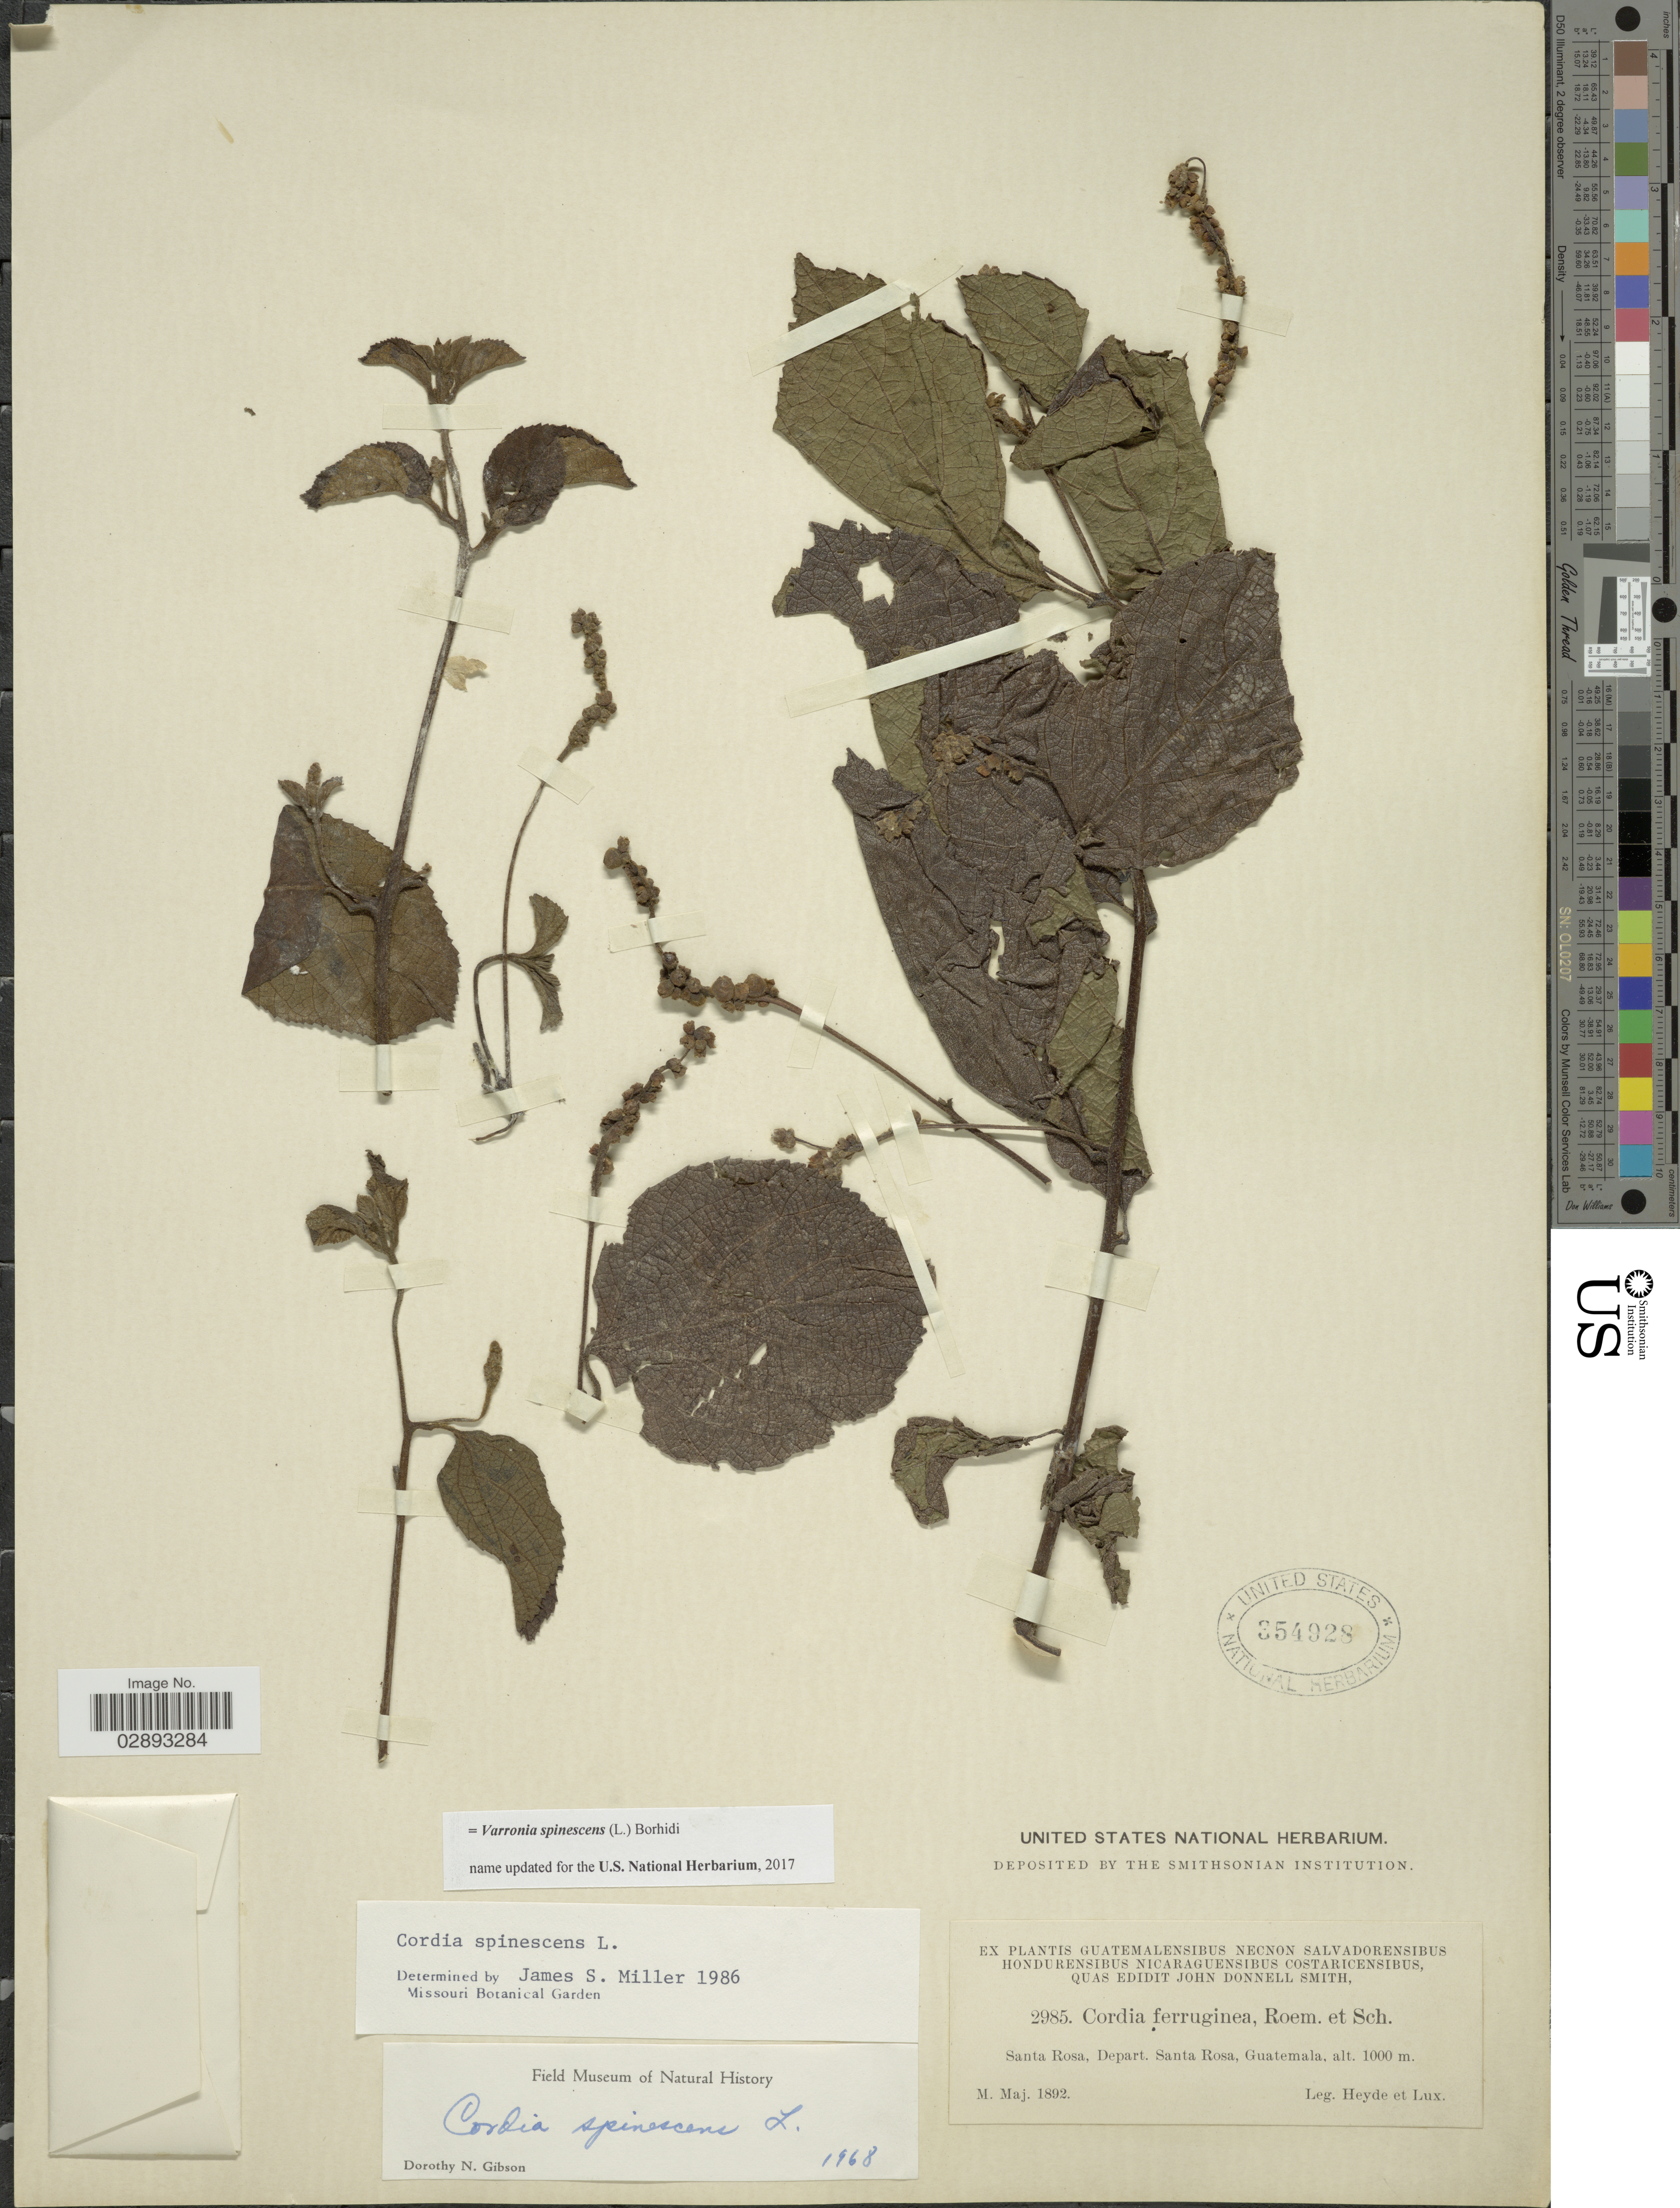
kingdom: Plantae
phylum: Tracheophyta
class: Magnoliopsida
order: Boraginales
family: Cordiaceae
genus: Varronia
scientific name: Varronia spinescens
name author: (L.) Borhidi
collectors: Heyde & Lux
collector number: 2985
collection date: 1892-05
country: Guatemala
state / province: Santa Rosa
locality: Santa Rosa, Depart. Santa Rosa.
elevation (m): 1000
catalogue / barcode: US 354928